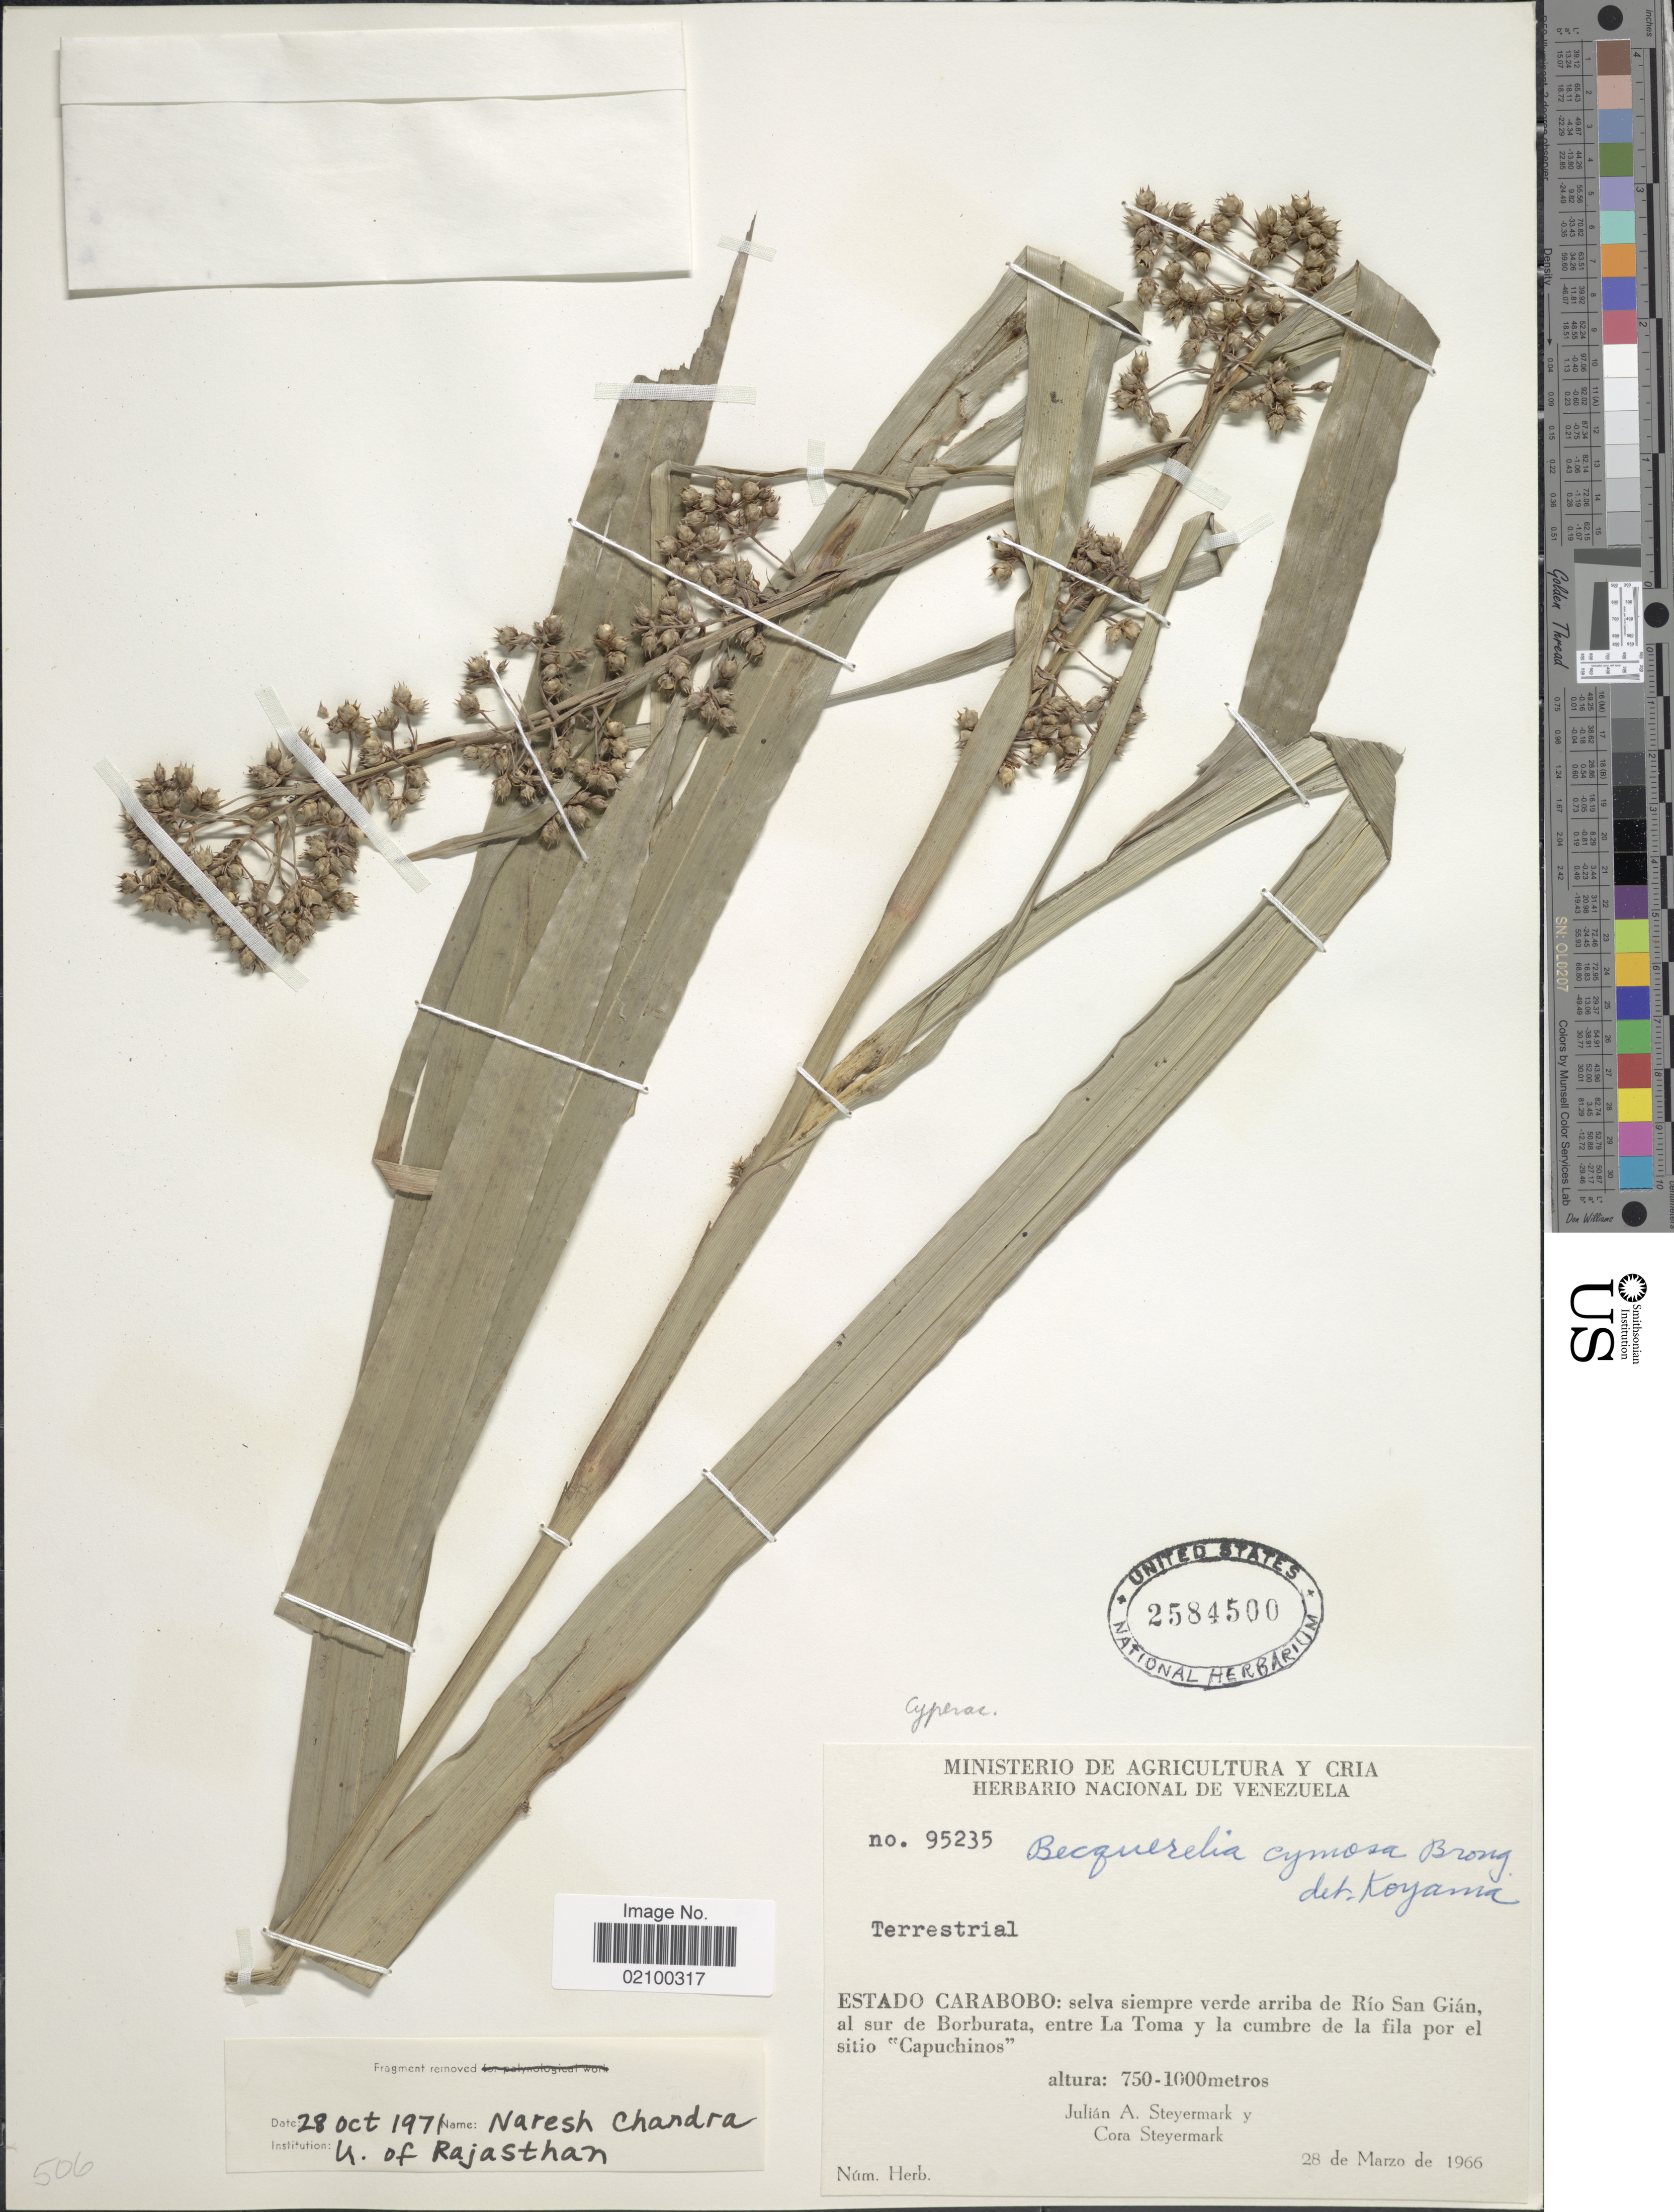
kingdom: Plantae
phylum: Tracheophyta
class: Liliopsida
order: Poales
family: Cyperaceae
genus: Becquerelia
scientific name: Becquerelia cymosa subsp. cymosa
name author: Brongn.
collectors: J. Steyermark & C. Steyermark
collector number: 95235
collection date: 1966-03-28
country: Venezuela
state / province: Carabobo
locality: Selva siempre verde arriba de Rio San Gian, al sur de Borburata, entre La Toma y la cumbre de la fila por el sitio ,,Capuchinos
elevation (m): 750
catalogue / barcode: US 2584500